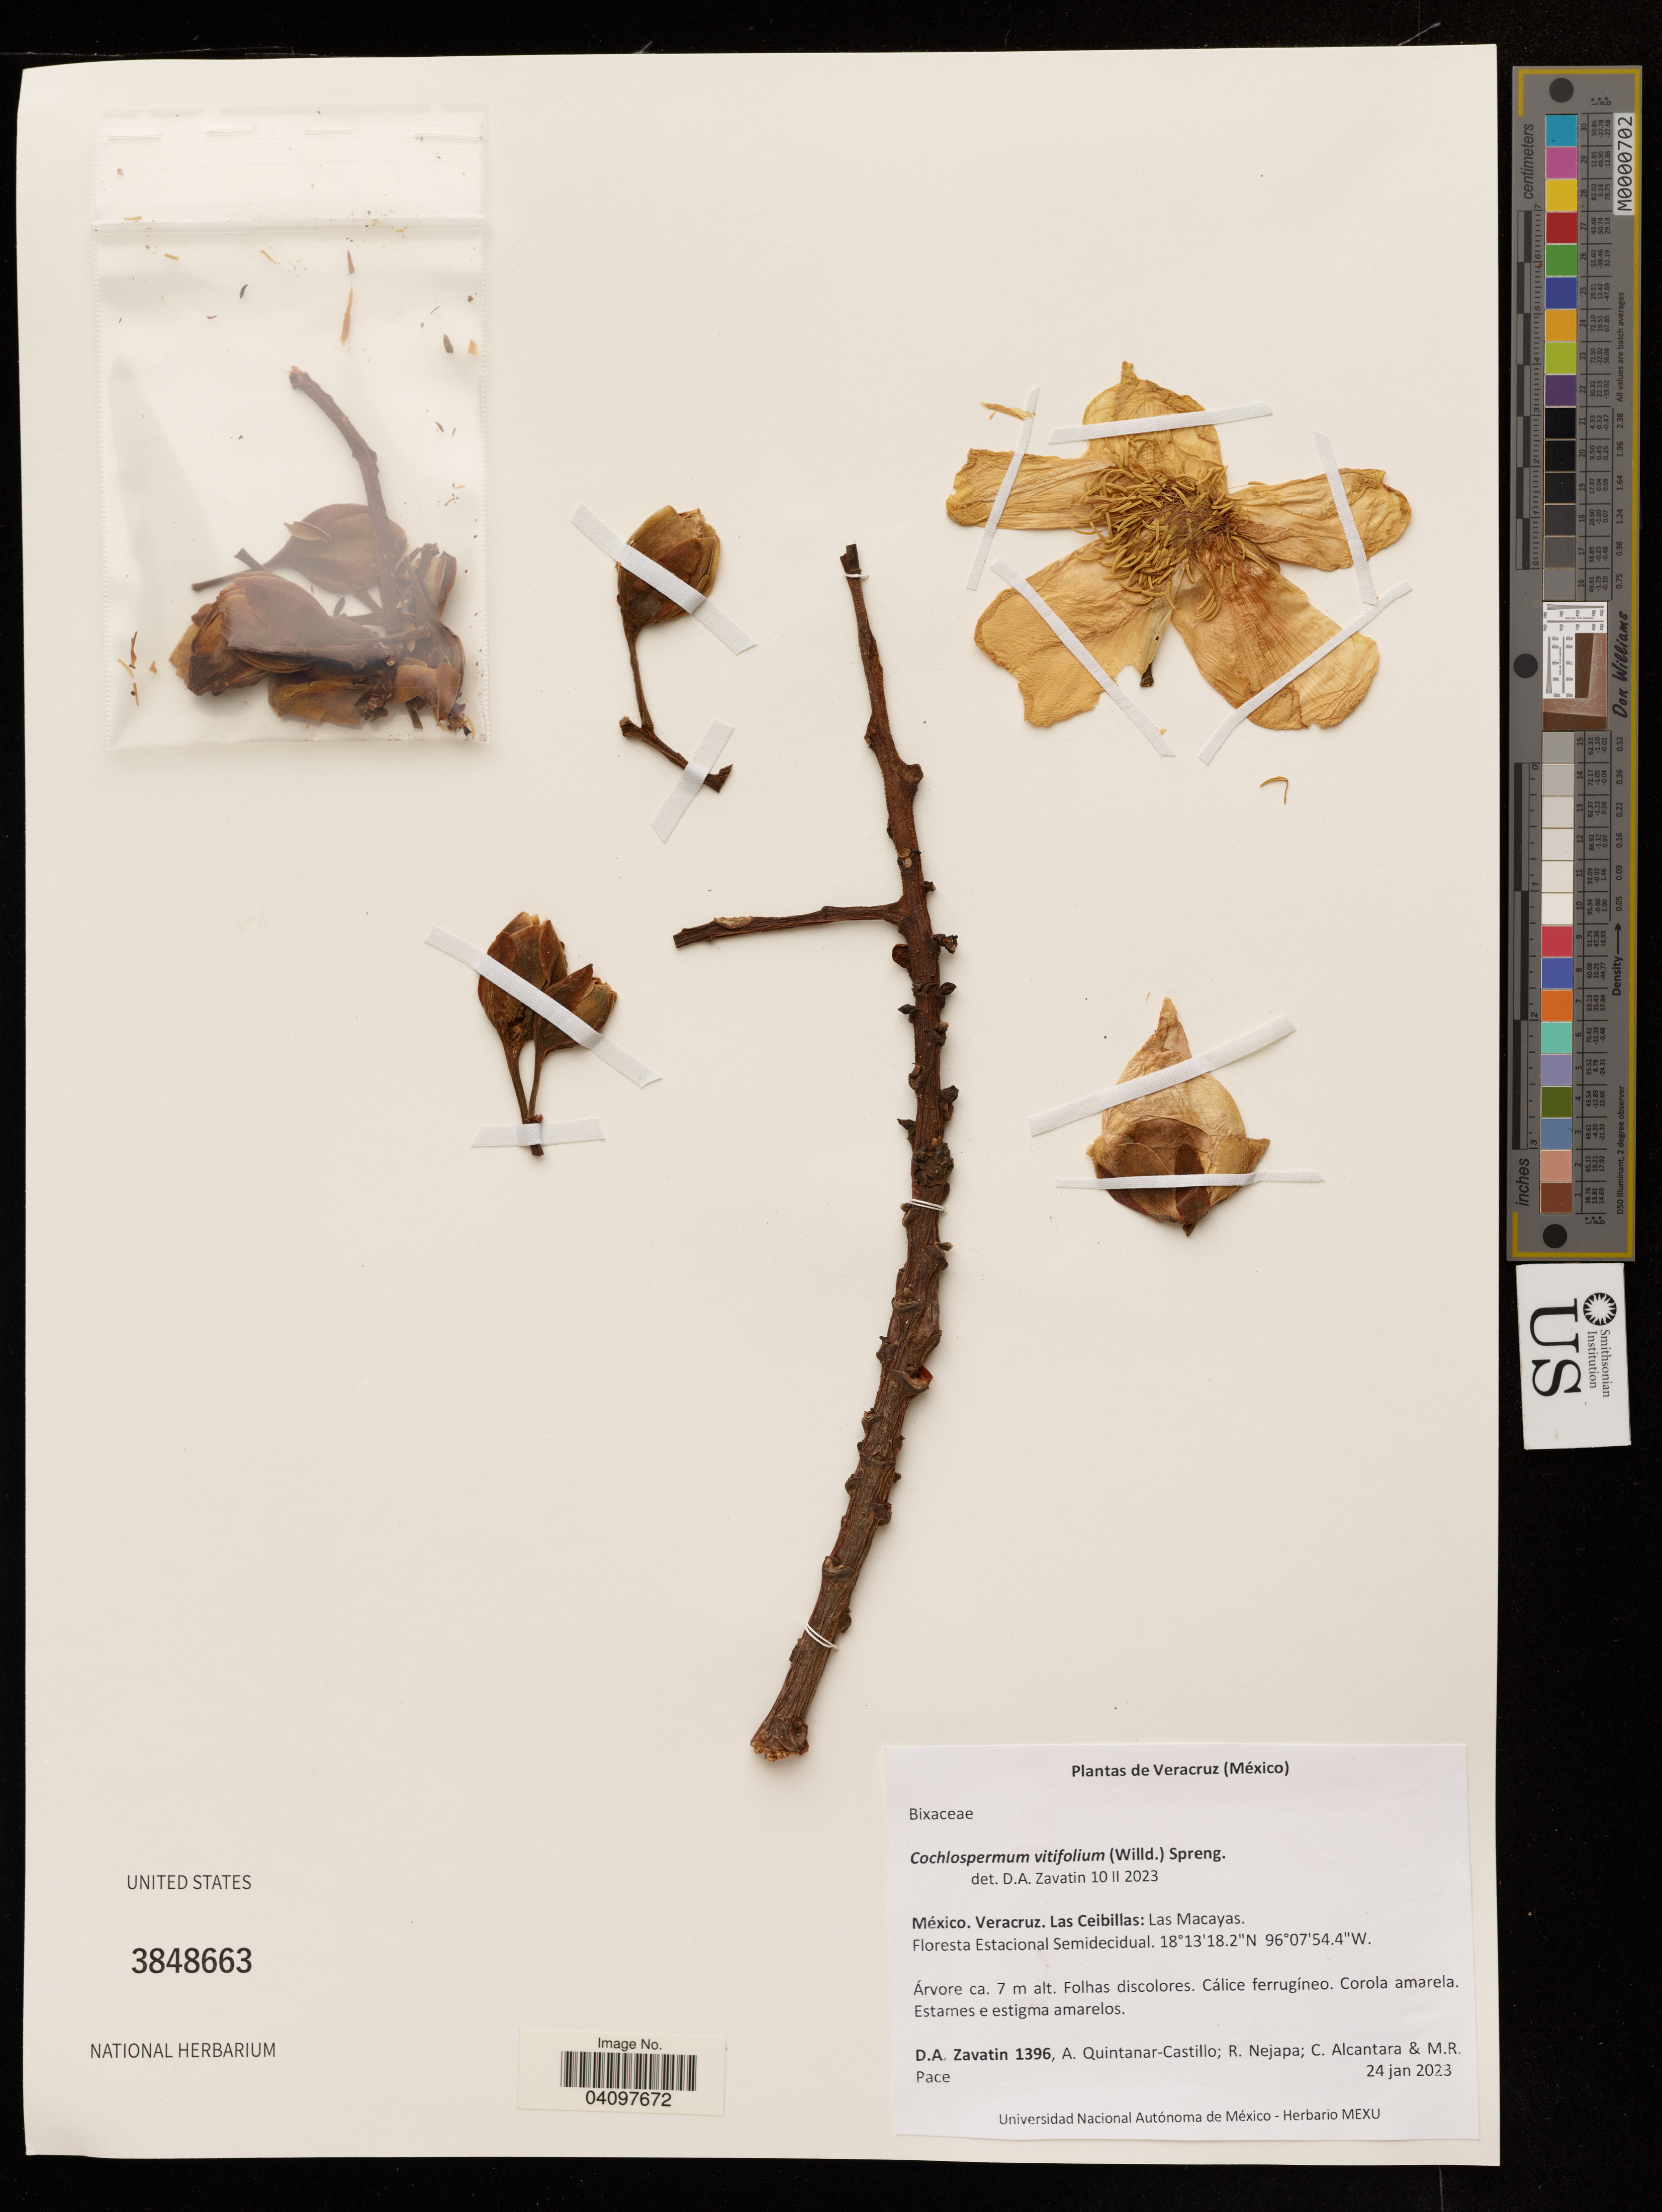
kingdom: Plantae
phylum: Tracheophyta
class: Magnoliopsida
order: Malvales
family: Cochlospermaceae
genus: Cochlospermum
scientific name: Cochlospermum vitifolium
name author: (Willd.) Spreng.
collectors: D. Zavatin, R. Nejapa & C. Alcantara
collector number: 1396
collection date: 2023-01-24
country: Mexico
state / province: Veracruz Llave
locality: Las Ceibillas: Las Macayas.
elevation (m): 7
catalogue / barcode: US 3848663